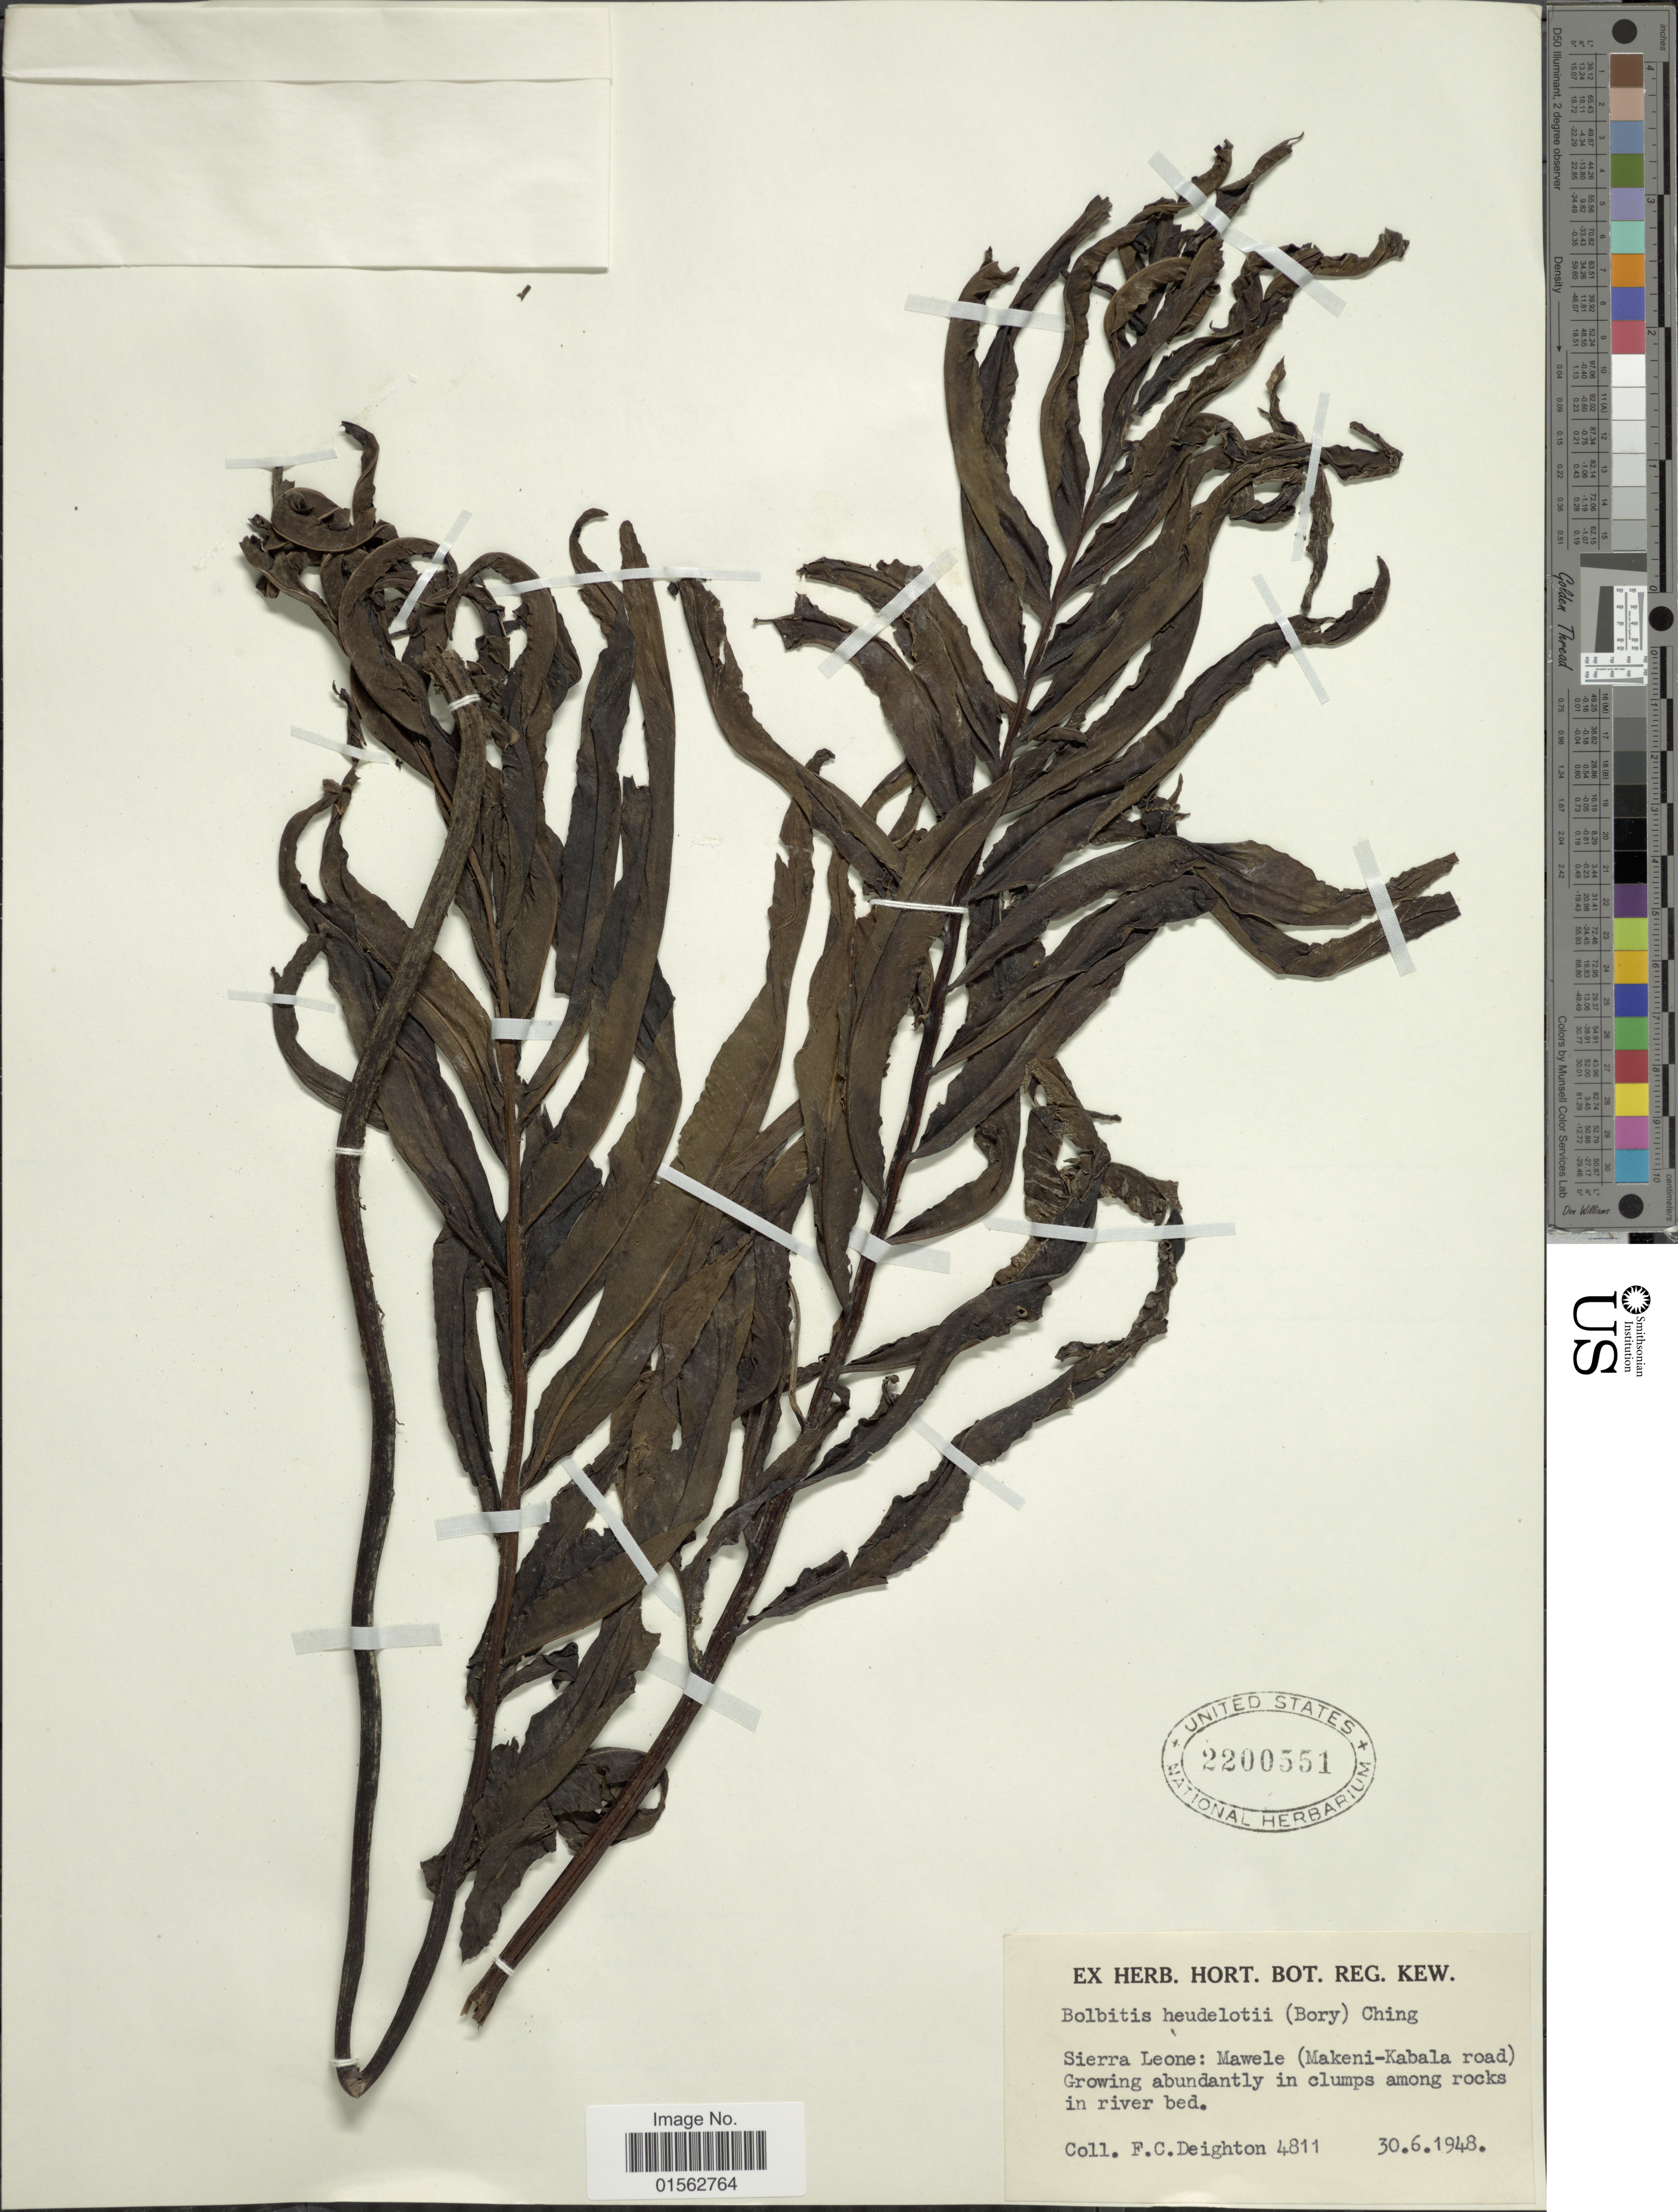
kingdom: Plantae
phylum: Tracheophyta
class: Polypodiopsida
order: Polypodiales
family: Dryopteridaceae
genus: Bolbitis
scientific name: Bolbitis heudelotii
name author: (Bory ex Fée) Alston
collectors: F. Deighton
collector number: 4811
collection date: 1948-06-30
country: Sierra Leone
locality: Mawele (Makeni-Kabala road), growing abundantly in clumps among rocks in river bed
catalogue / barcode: US 2200551